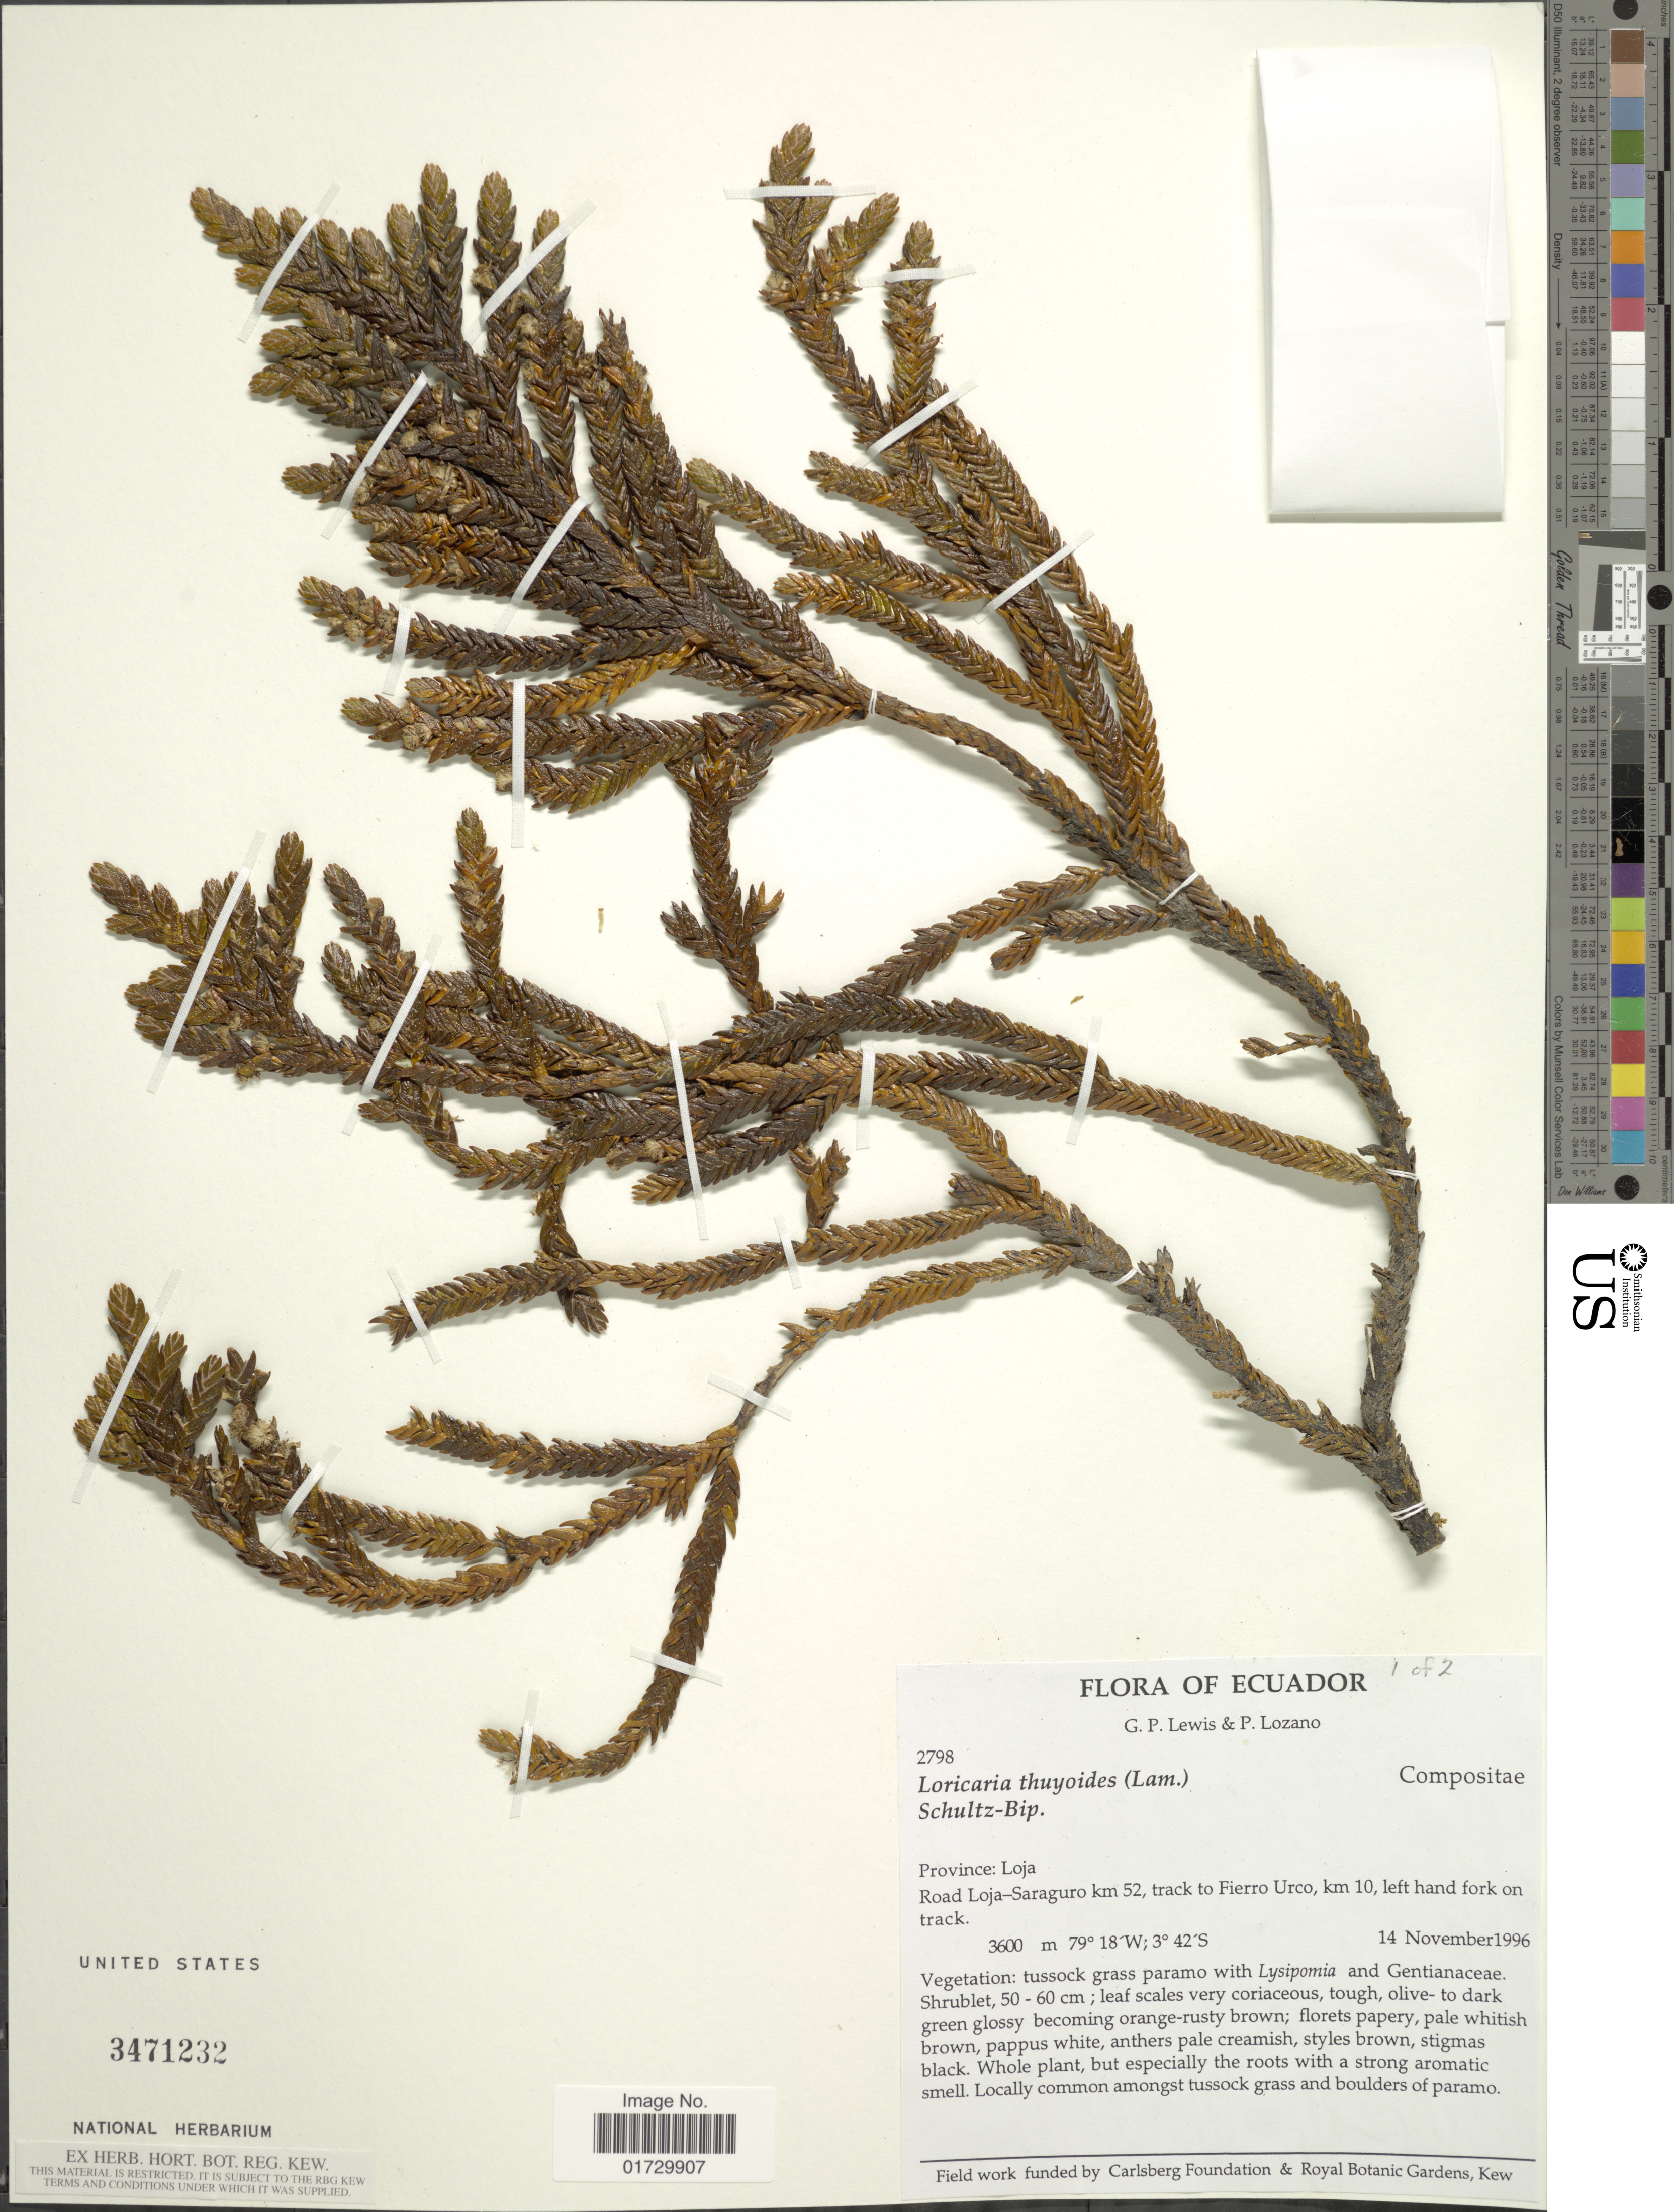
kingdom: Plantae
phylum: Tracheophyta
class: Magnoliopsida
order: Asterales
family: Asteraceae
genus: Loricaria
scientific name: Loricaria thuyoides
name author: (Lam.) Sch. Bip.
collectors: G. P. Lewis & P. Lozano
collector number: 2798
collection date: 1996-11-14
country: Ecuador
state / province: Loja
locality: Road Loja-Saraguro km 52, track to Fierro Urco, km 10, left hand fork on track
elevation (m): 3600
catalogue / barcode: US 3471232